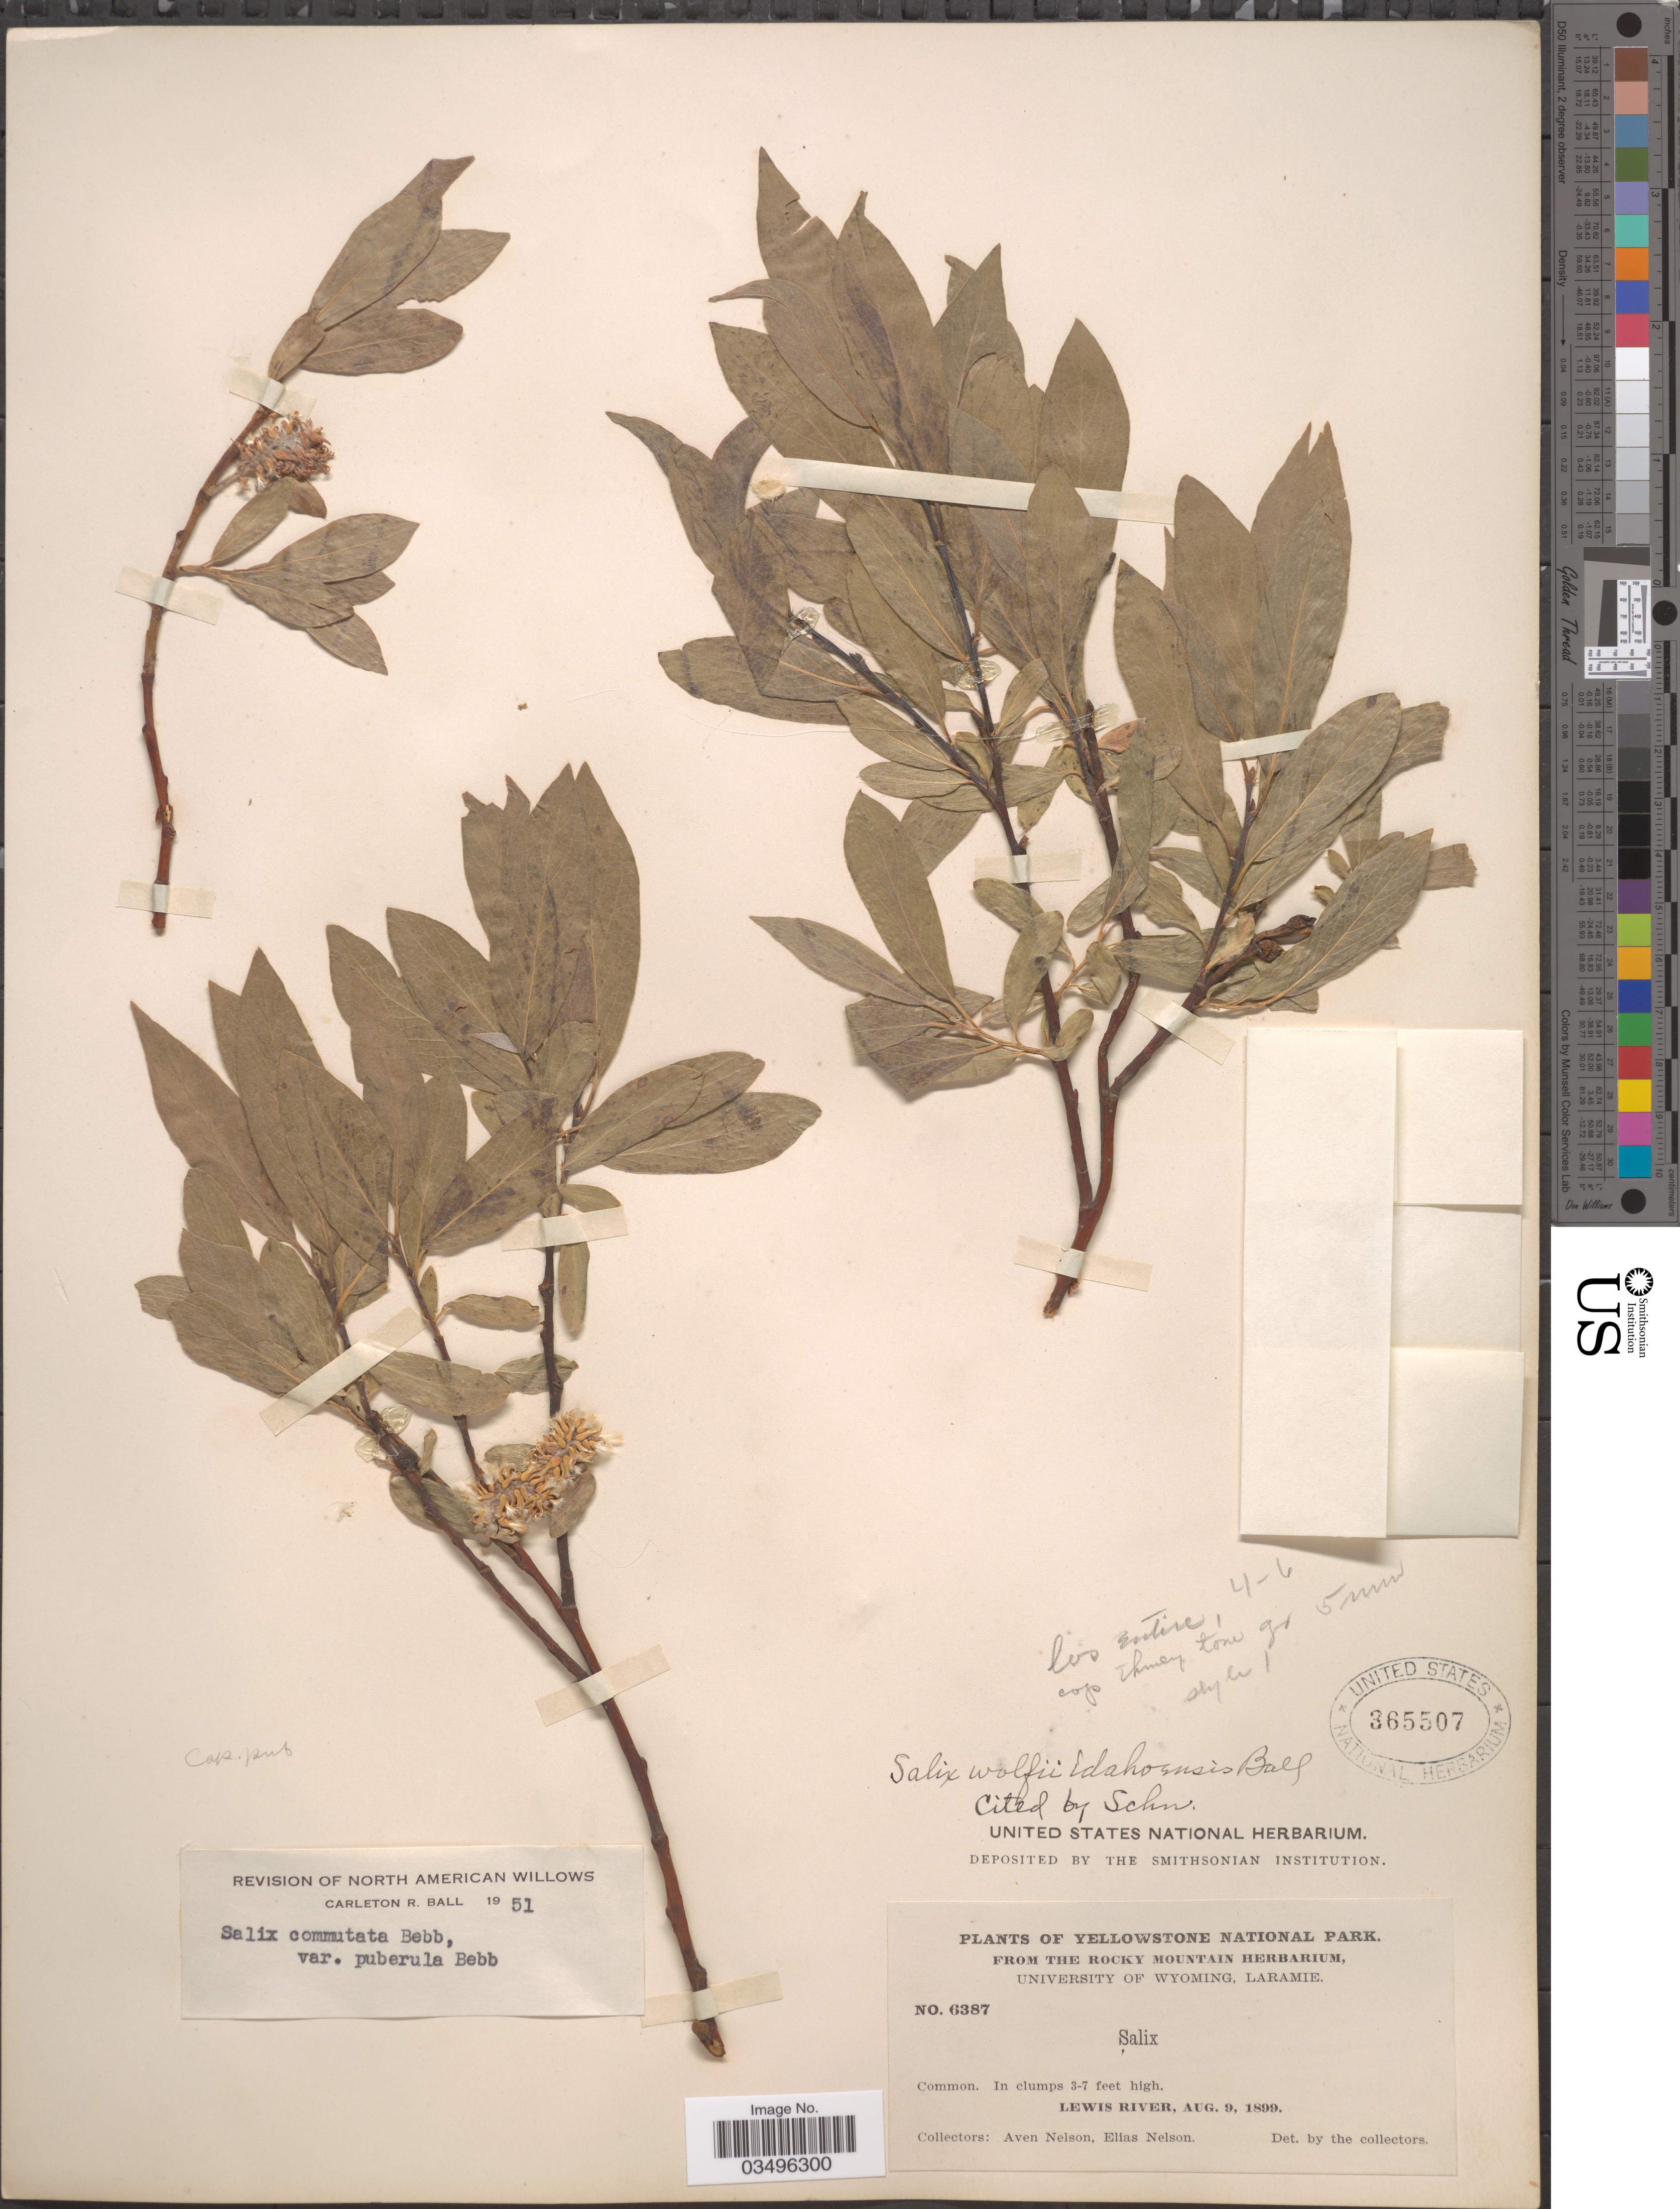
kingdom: Plantae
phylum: Tracheophyta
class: Magnoliopsida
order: Malpighiales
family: Salicaceae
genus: Salix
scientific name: Salix commutata var. puberula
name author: Bebb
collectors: A. Nelson & E. Nelson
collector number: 6387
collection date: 1899-08-09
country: United States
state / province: Wyoming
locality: Yellowstone National Park. Lewis River.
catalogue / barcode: US 365507